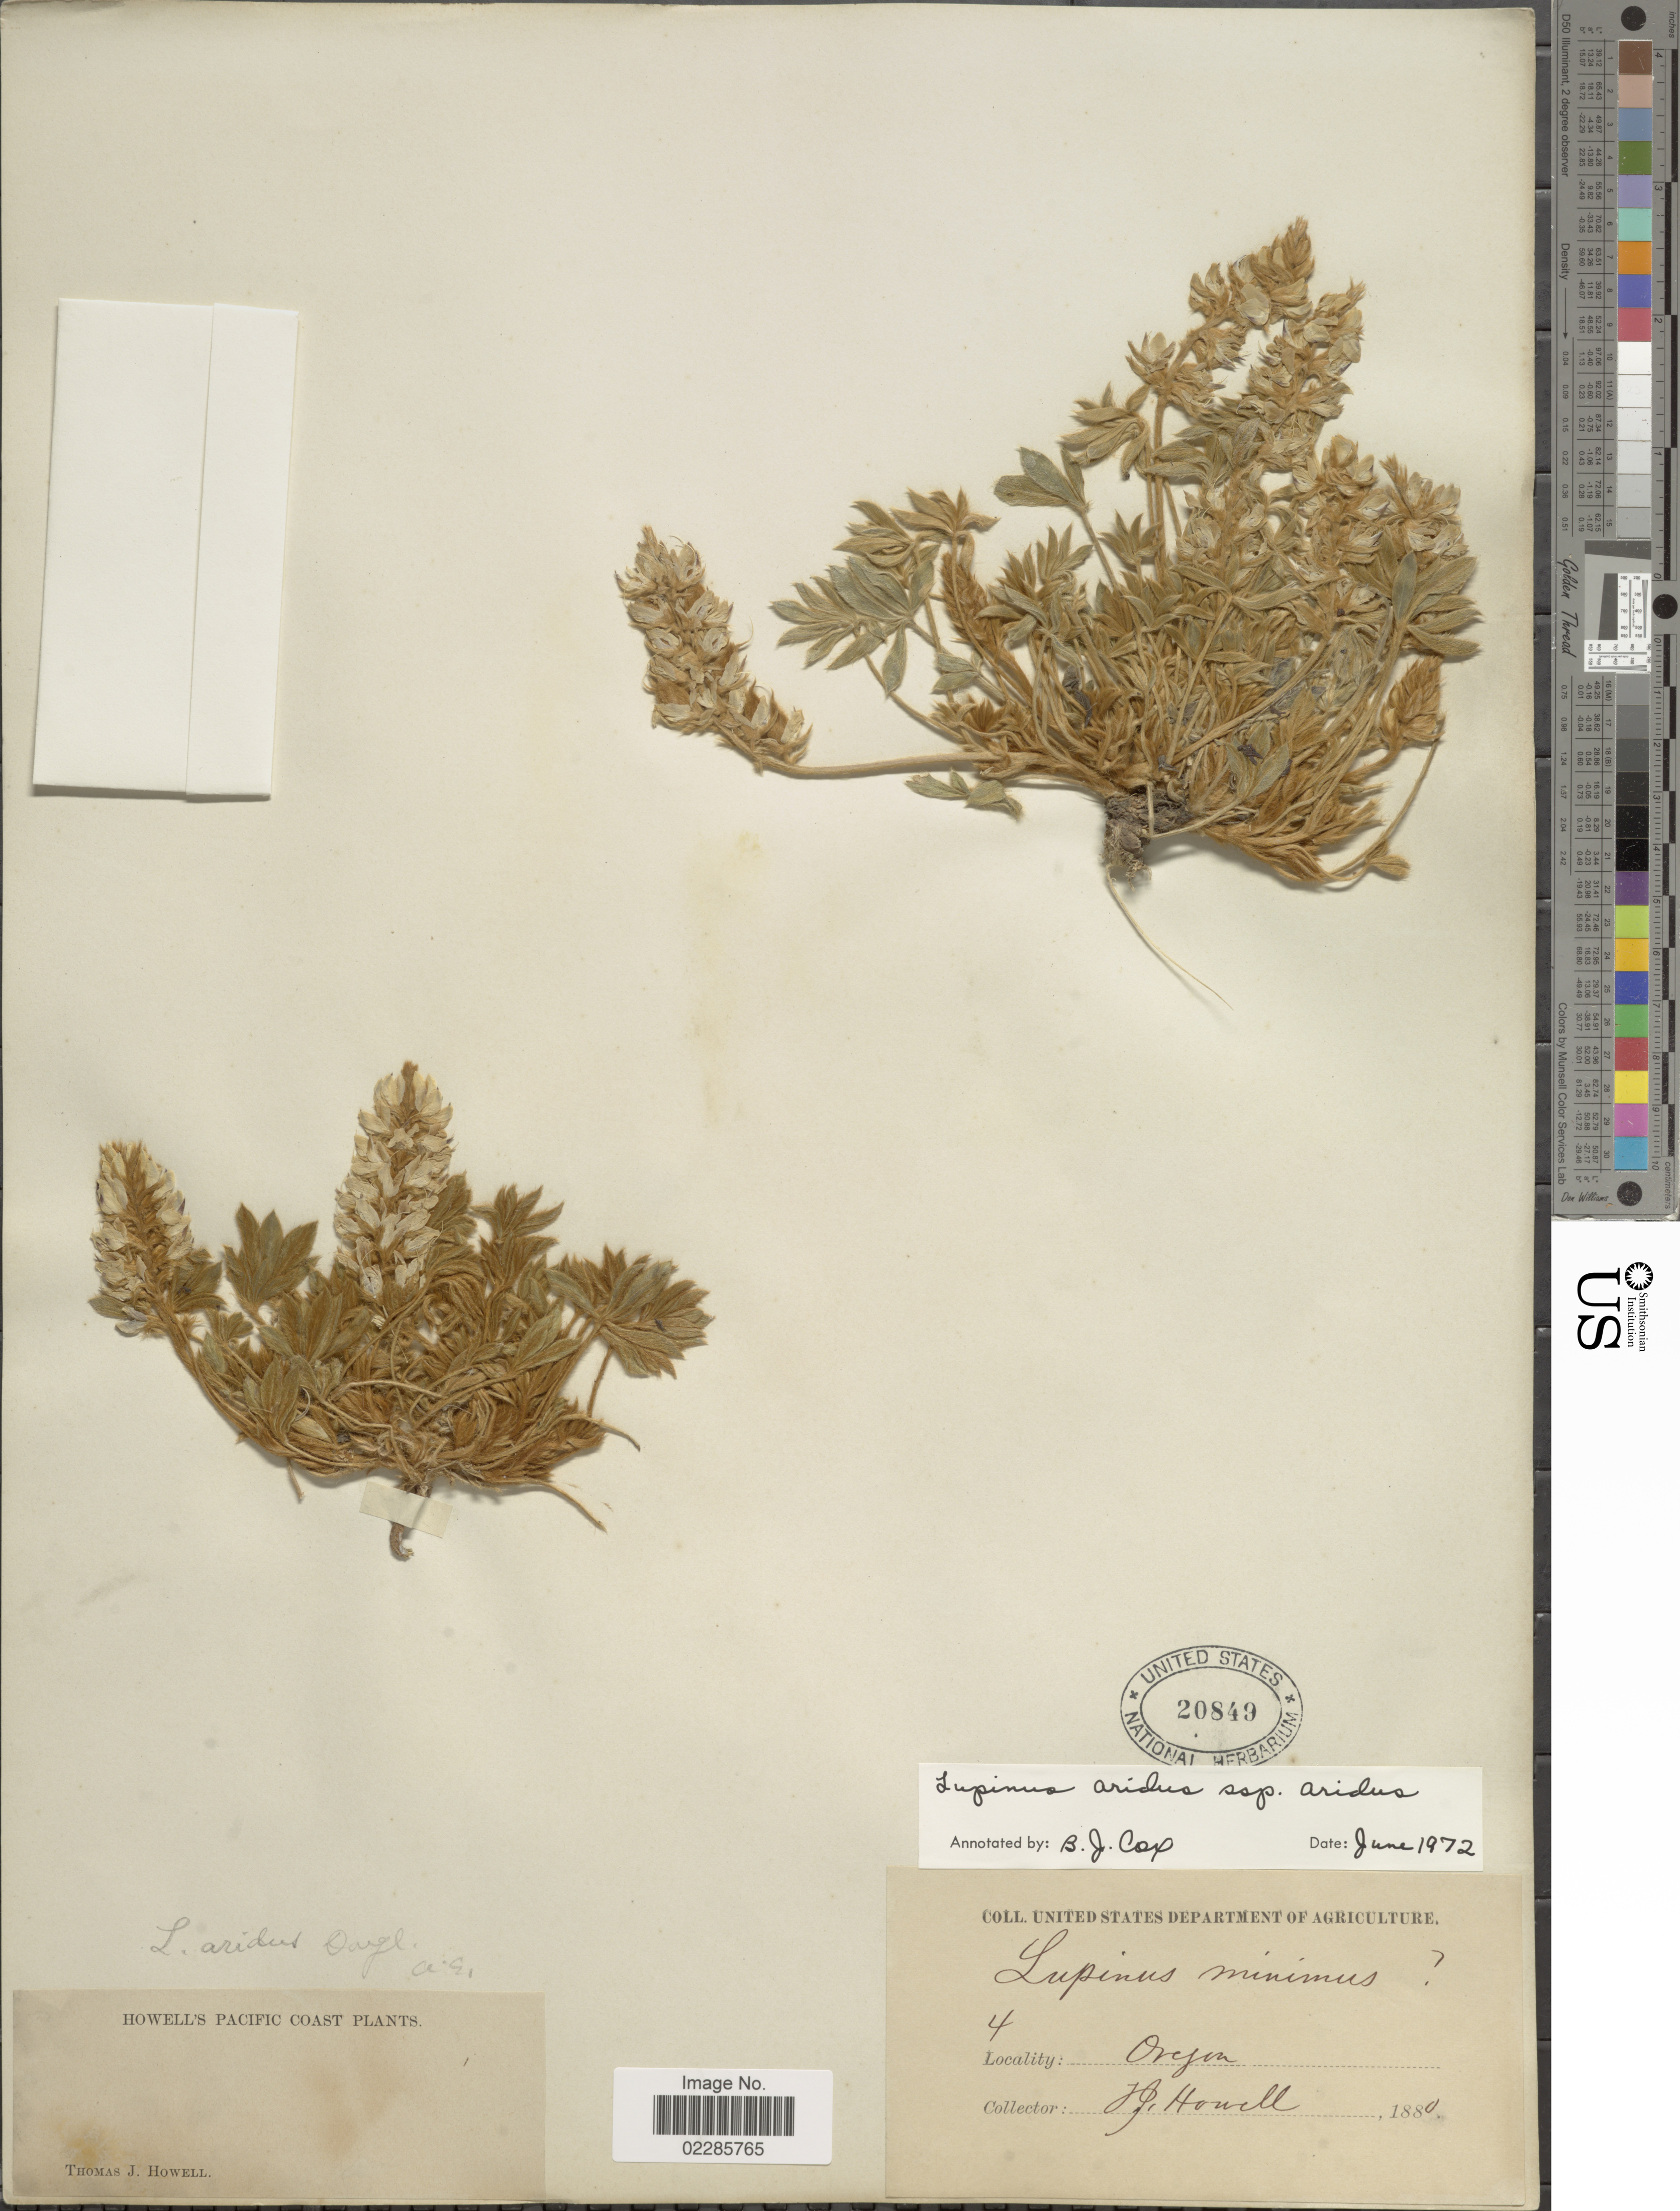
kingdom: Plantae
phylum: Tracheophyta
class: Magnoliopsida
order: Fabales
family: Fabaceae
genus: Lupinus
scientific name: Lupinus aridus subsp. aridus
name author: Douglas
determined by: Cox, B. J.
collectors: T. J. Howell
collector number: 4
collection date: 1880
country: United States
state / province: Oregon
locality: Pacific Coast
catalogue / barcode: US 20849